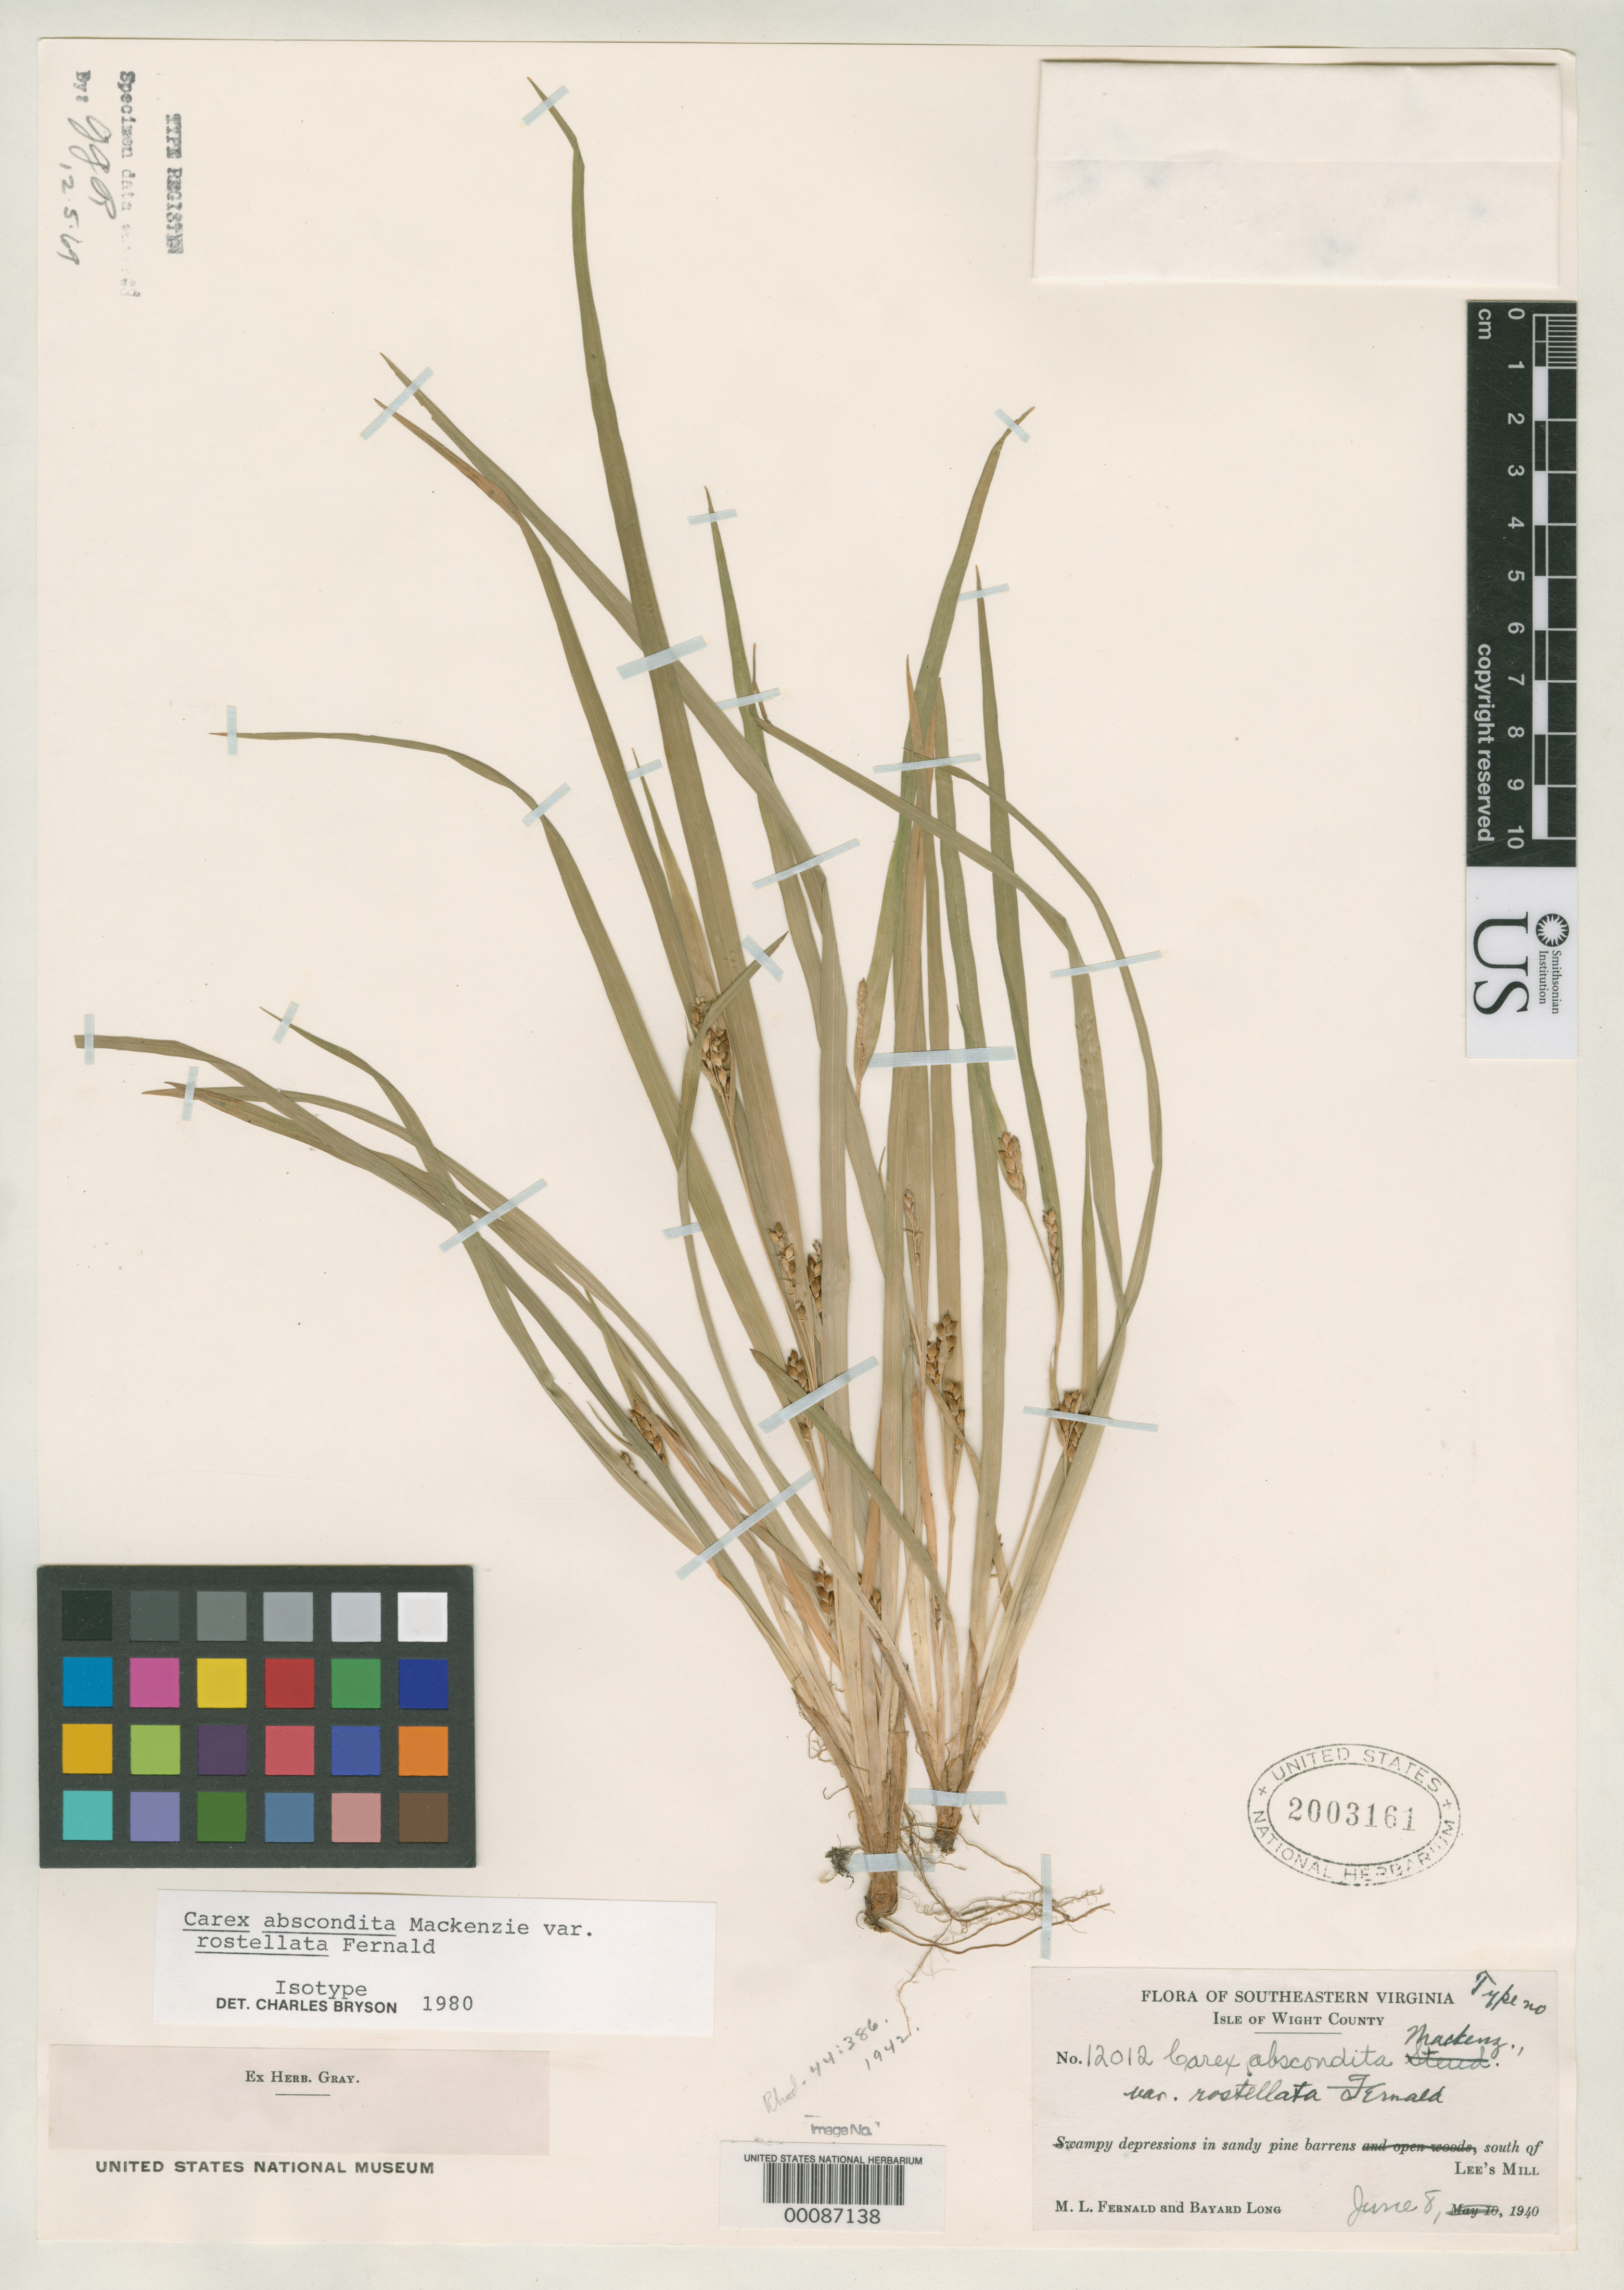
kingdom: Plantae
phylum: Tracheophyta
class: Liliopsida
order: Poales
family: Cyperaceae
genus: Carex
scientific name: Carex abscondita var. rostellata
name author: Fernald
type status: Isotype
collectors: M. L. Fernald & B. H. Long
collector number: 12012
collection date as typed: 08 Jun 1940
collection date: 1940-06-08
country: United States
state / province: Virginia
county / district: Isle of Wight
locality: S of Lee's Mill.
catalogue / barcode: US 2003161